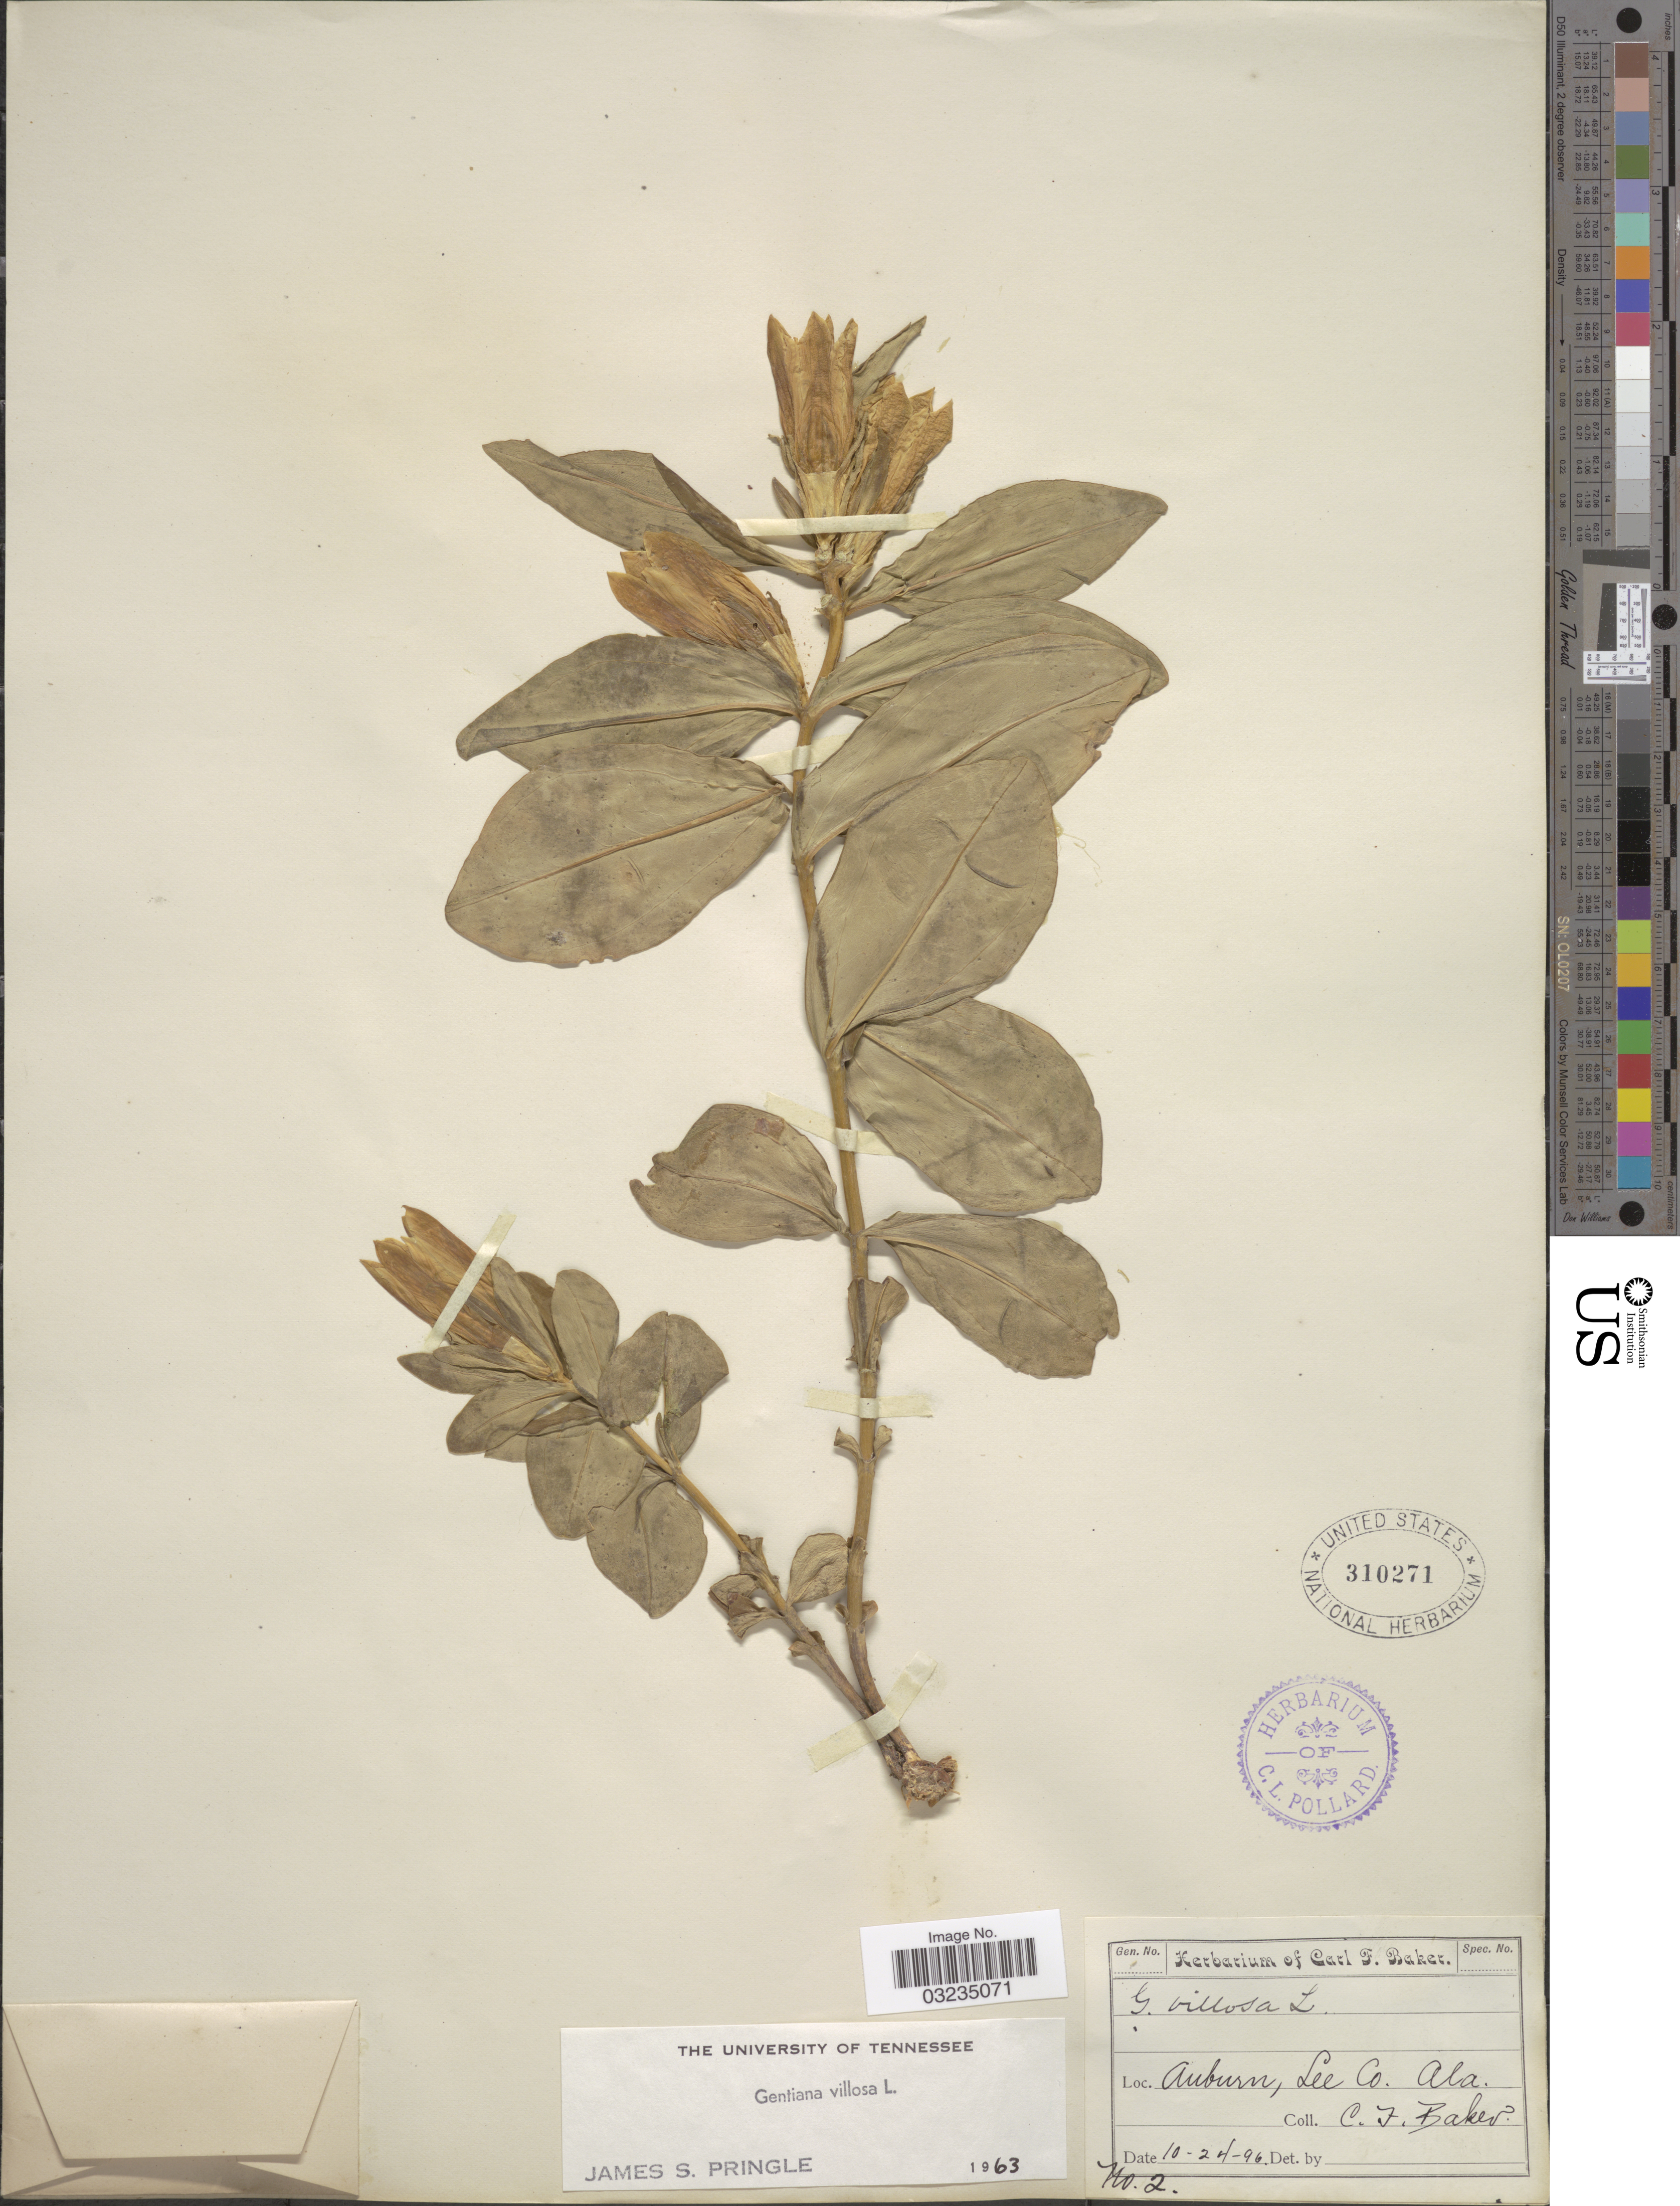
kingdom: Plantae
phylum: Tracheophyta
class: Magnoliopsida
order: Gentianales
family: Gentianaceae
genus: Gentiana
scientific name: Gentiana villosa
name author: L.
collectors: C. F. Baker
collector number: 2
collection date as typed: Transcribed d/m/y: 24/10/96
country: United States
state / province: Alabama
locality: Auburn, Lee Co. Ala.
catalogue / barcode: US 310271